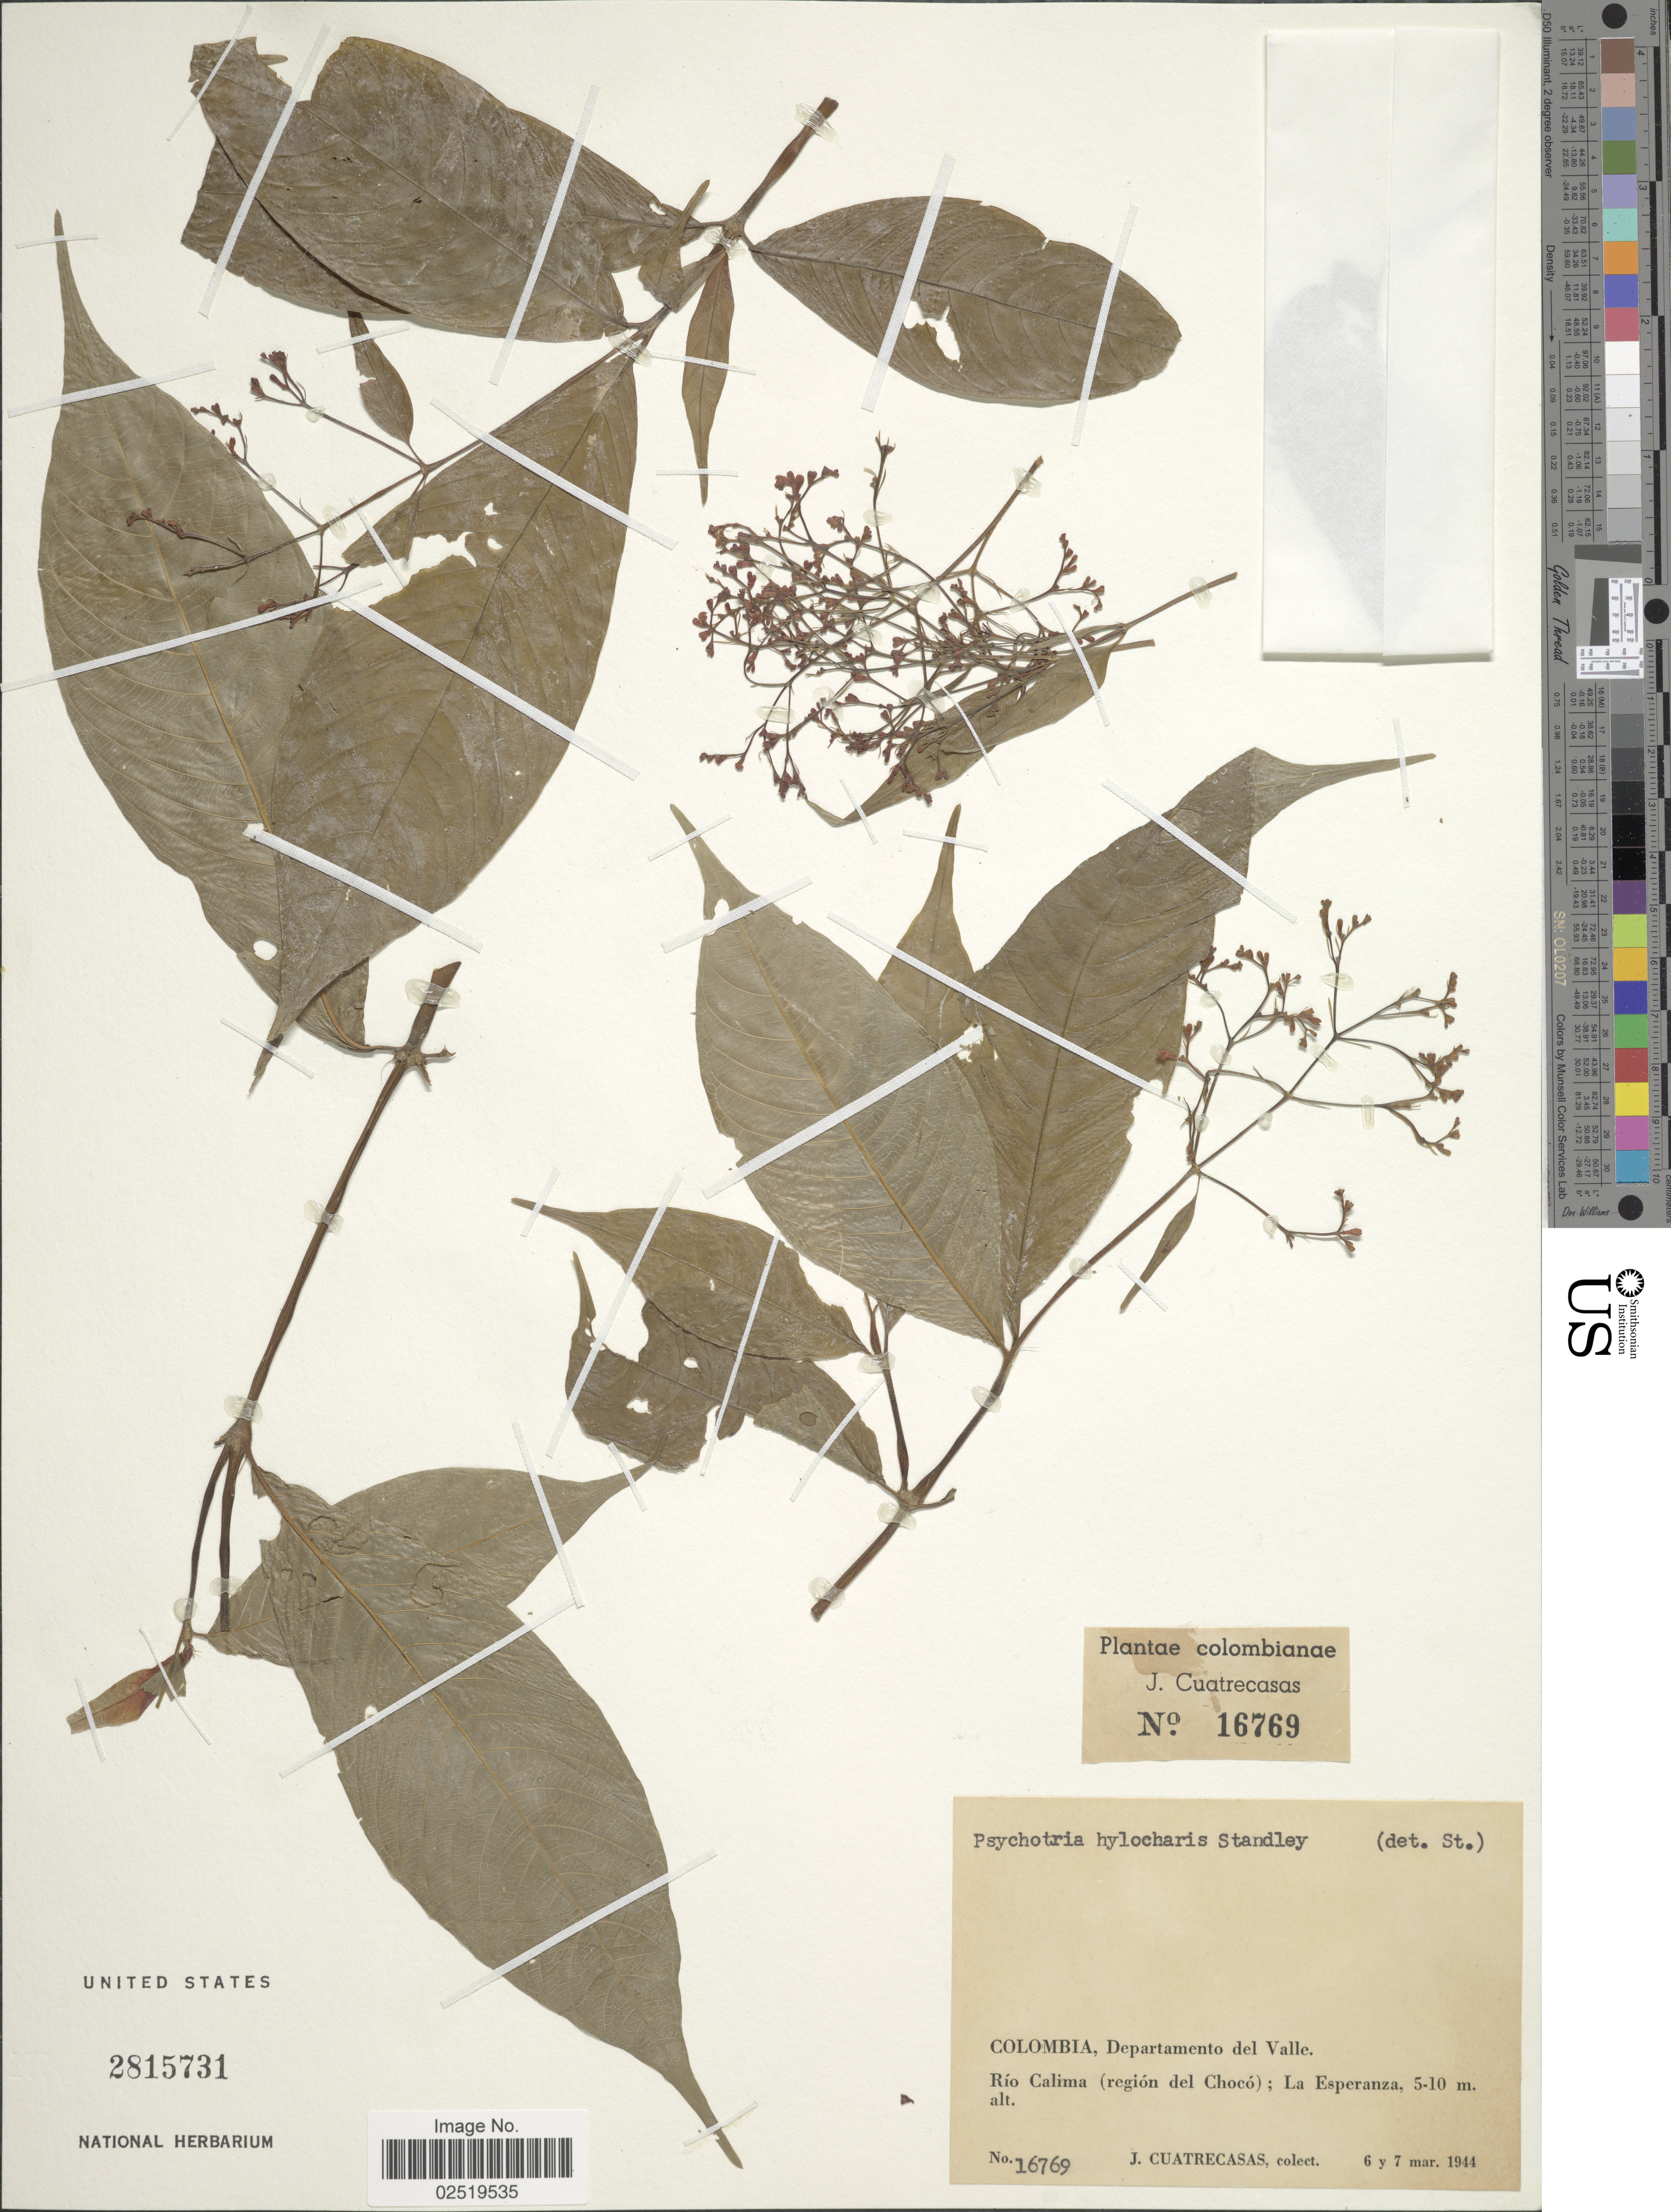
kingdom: Plantae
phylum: Tracheophyta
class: Magnoliopsida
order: Gentianales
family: Rubiaceae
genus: Psychotria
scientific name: Psychotria hylocharis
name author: Standl.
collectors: J. Cuatrecasas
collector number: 16769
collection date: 1944-03-06/1944-03-07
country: Colombia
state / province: Valle del Cauca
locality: Departamento del Valle, Rio Calima (region del Choco); La Esperanza, colombianae.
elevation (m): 5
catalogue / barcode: US 2815731